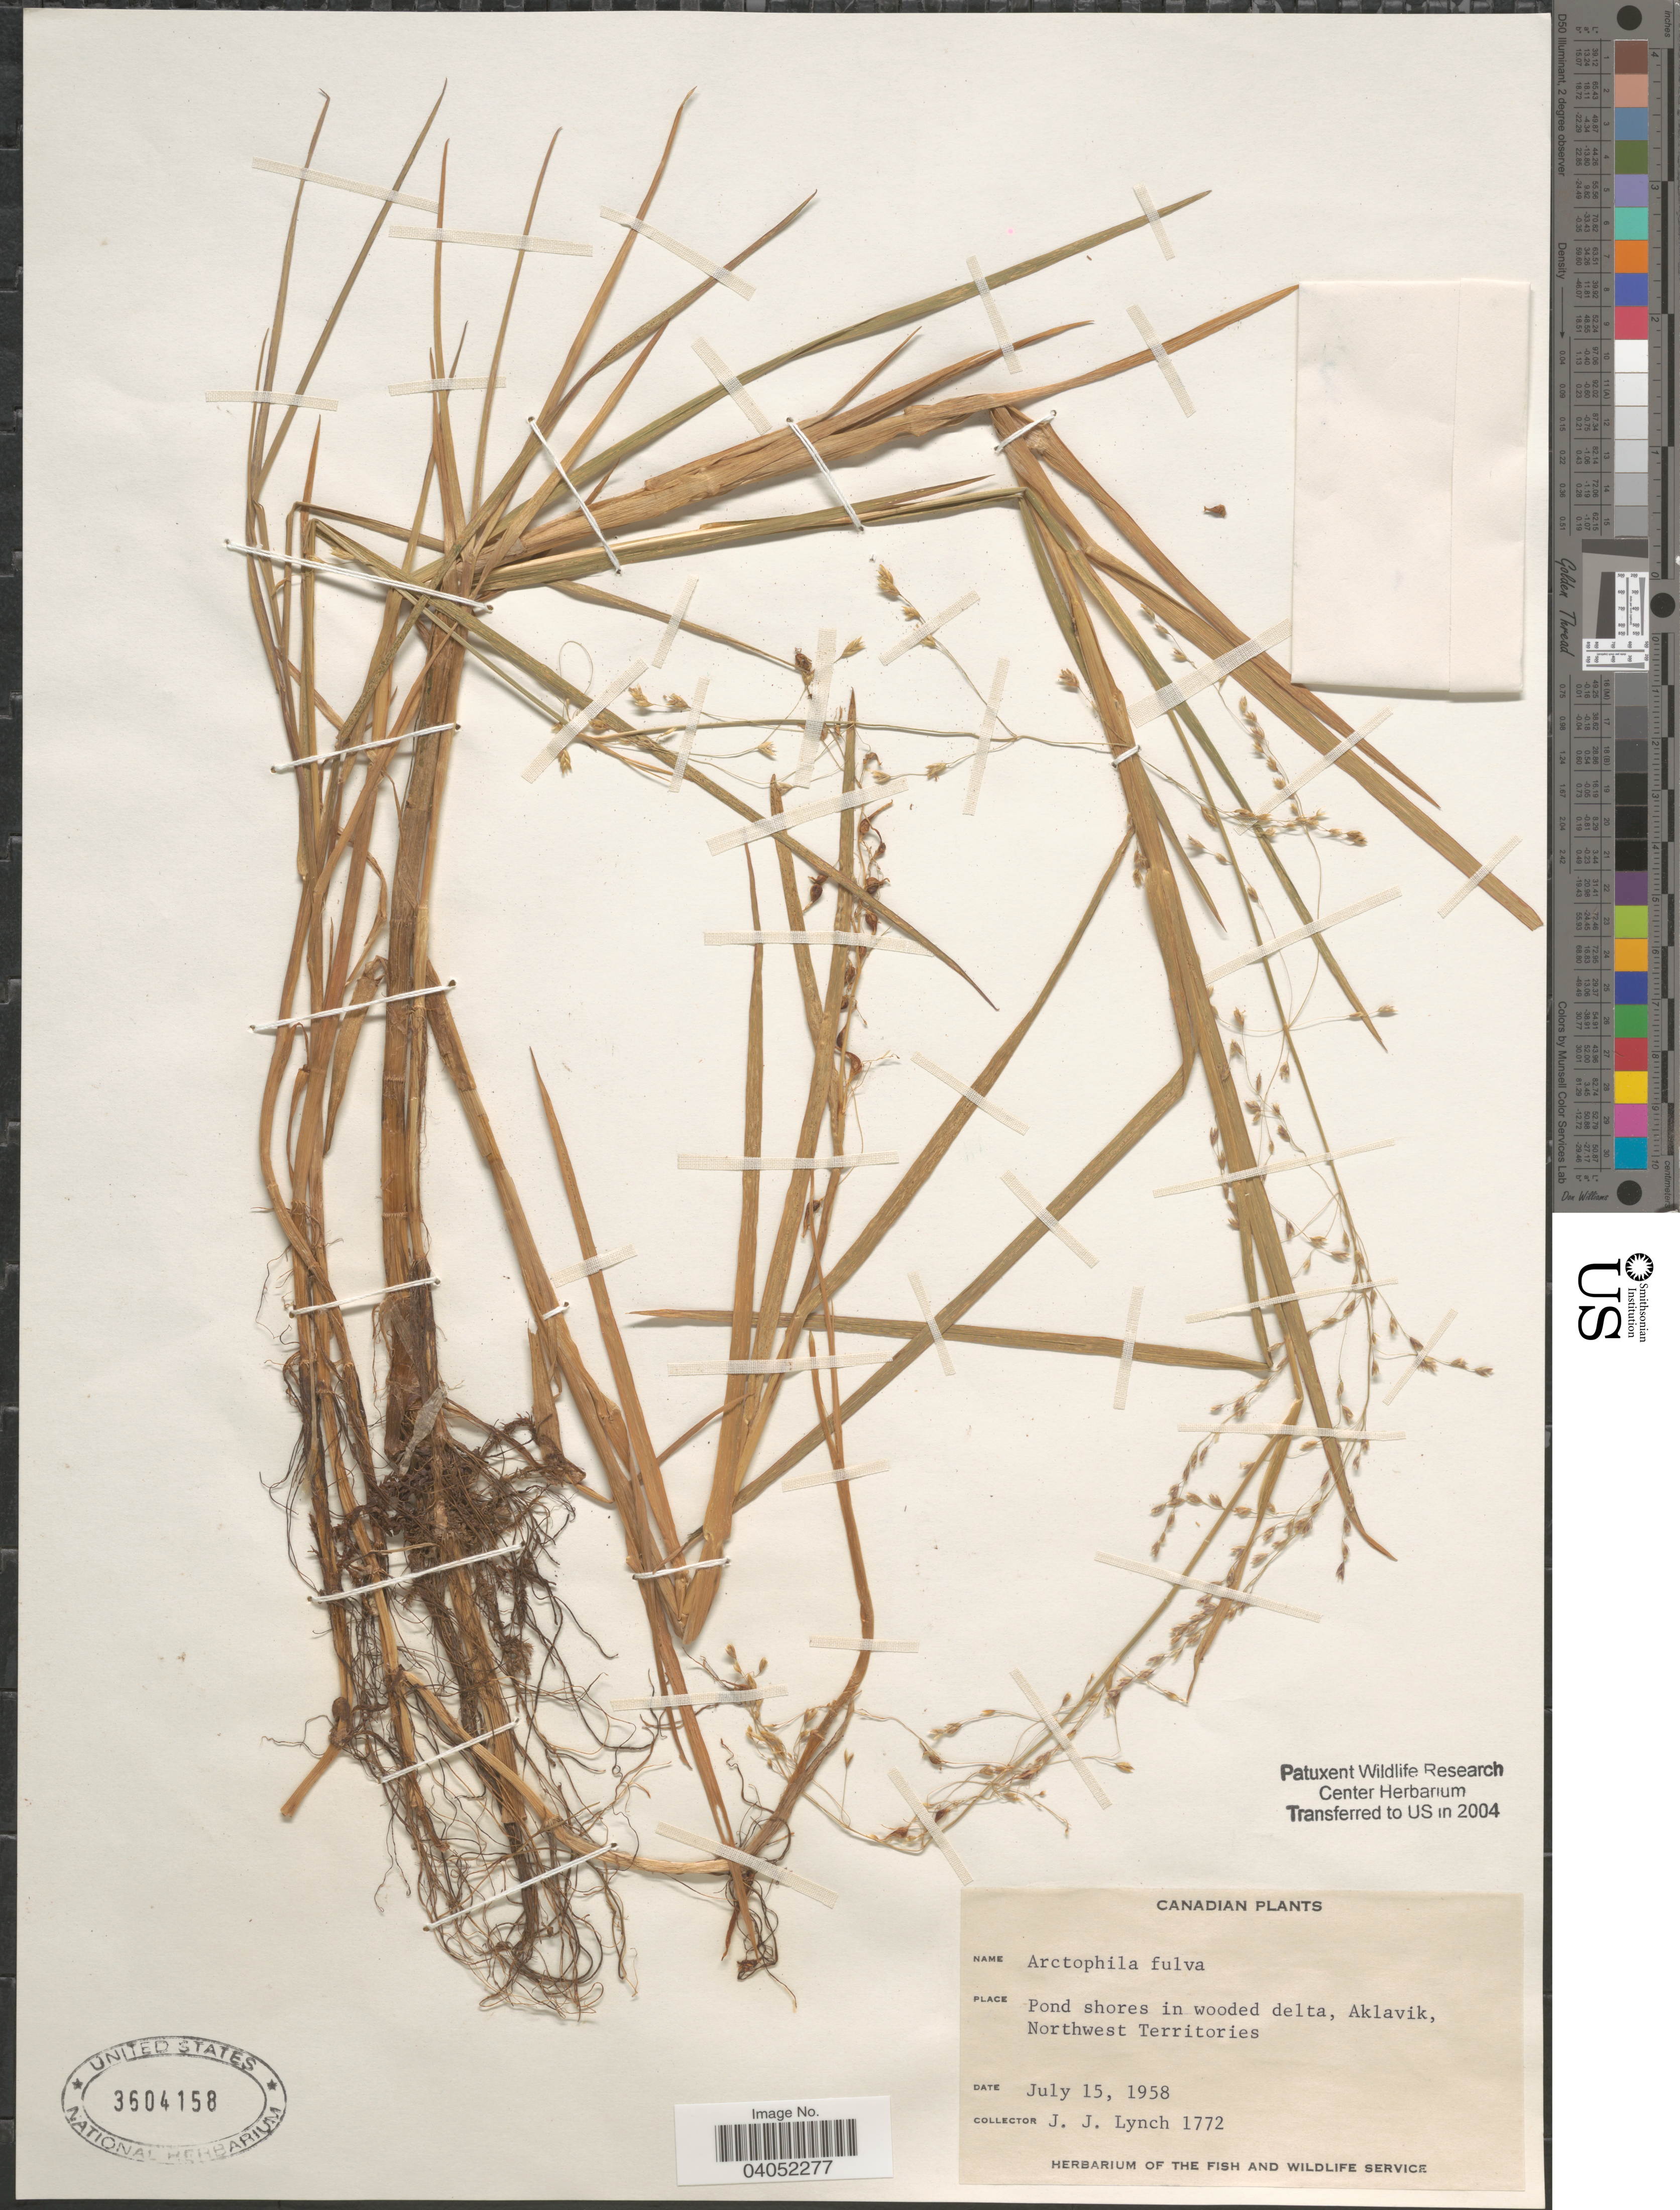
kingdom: Plantae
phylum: Tracheophyta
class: Liliopsida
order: Poales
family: Poaceae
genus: Arctophila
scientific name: Arctophila fulva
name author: (Trin.) Andersson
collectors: J. Lynch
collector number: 1772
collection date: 1958-07-15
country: Canada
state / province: Northwest Territories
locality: Pond shores in wooded delta, Aklavik.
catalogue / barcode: US 3604158